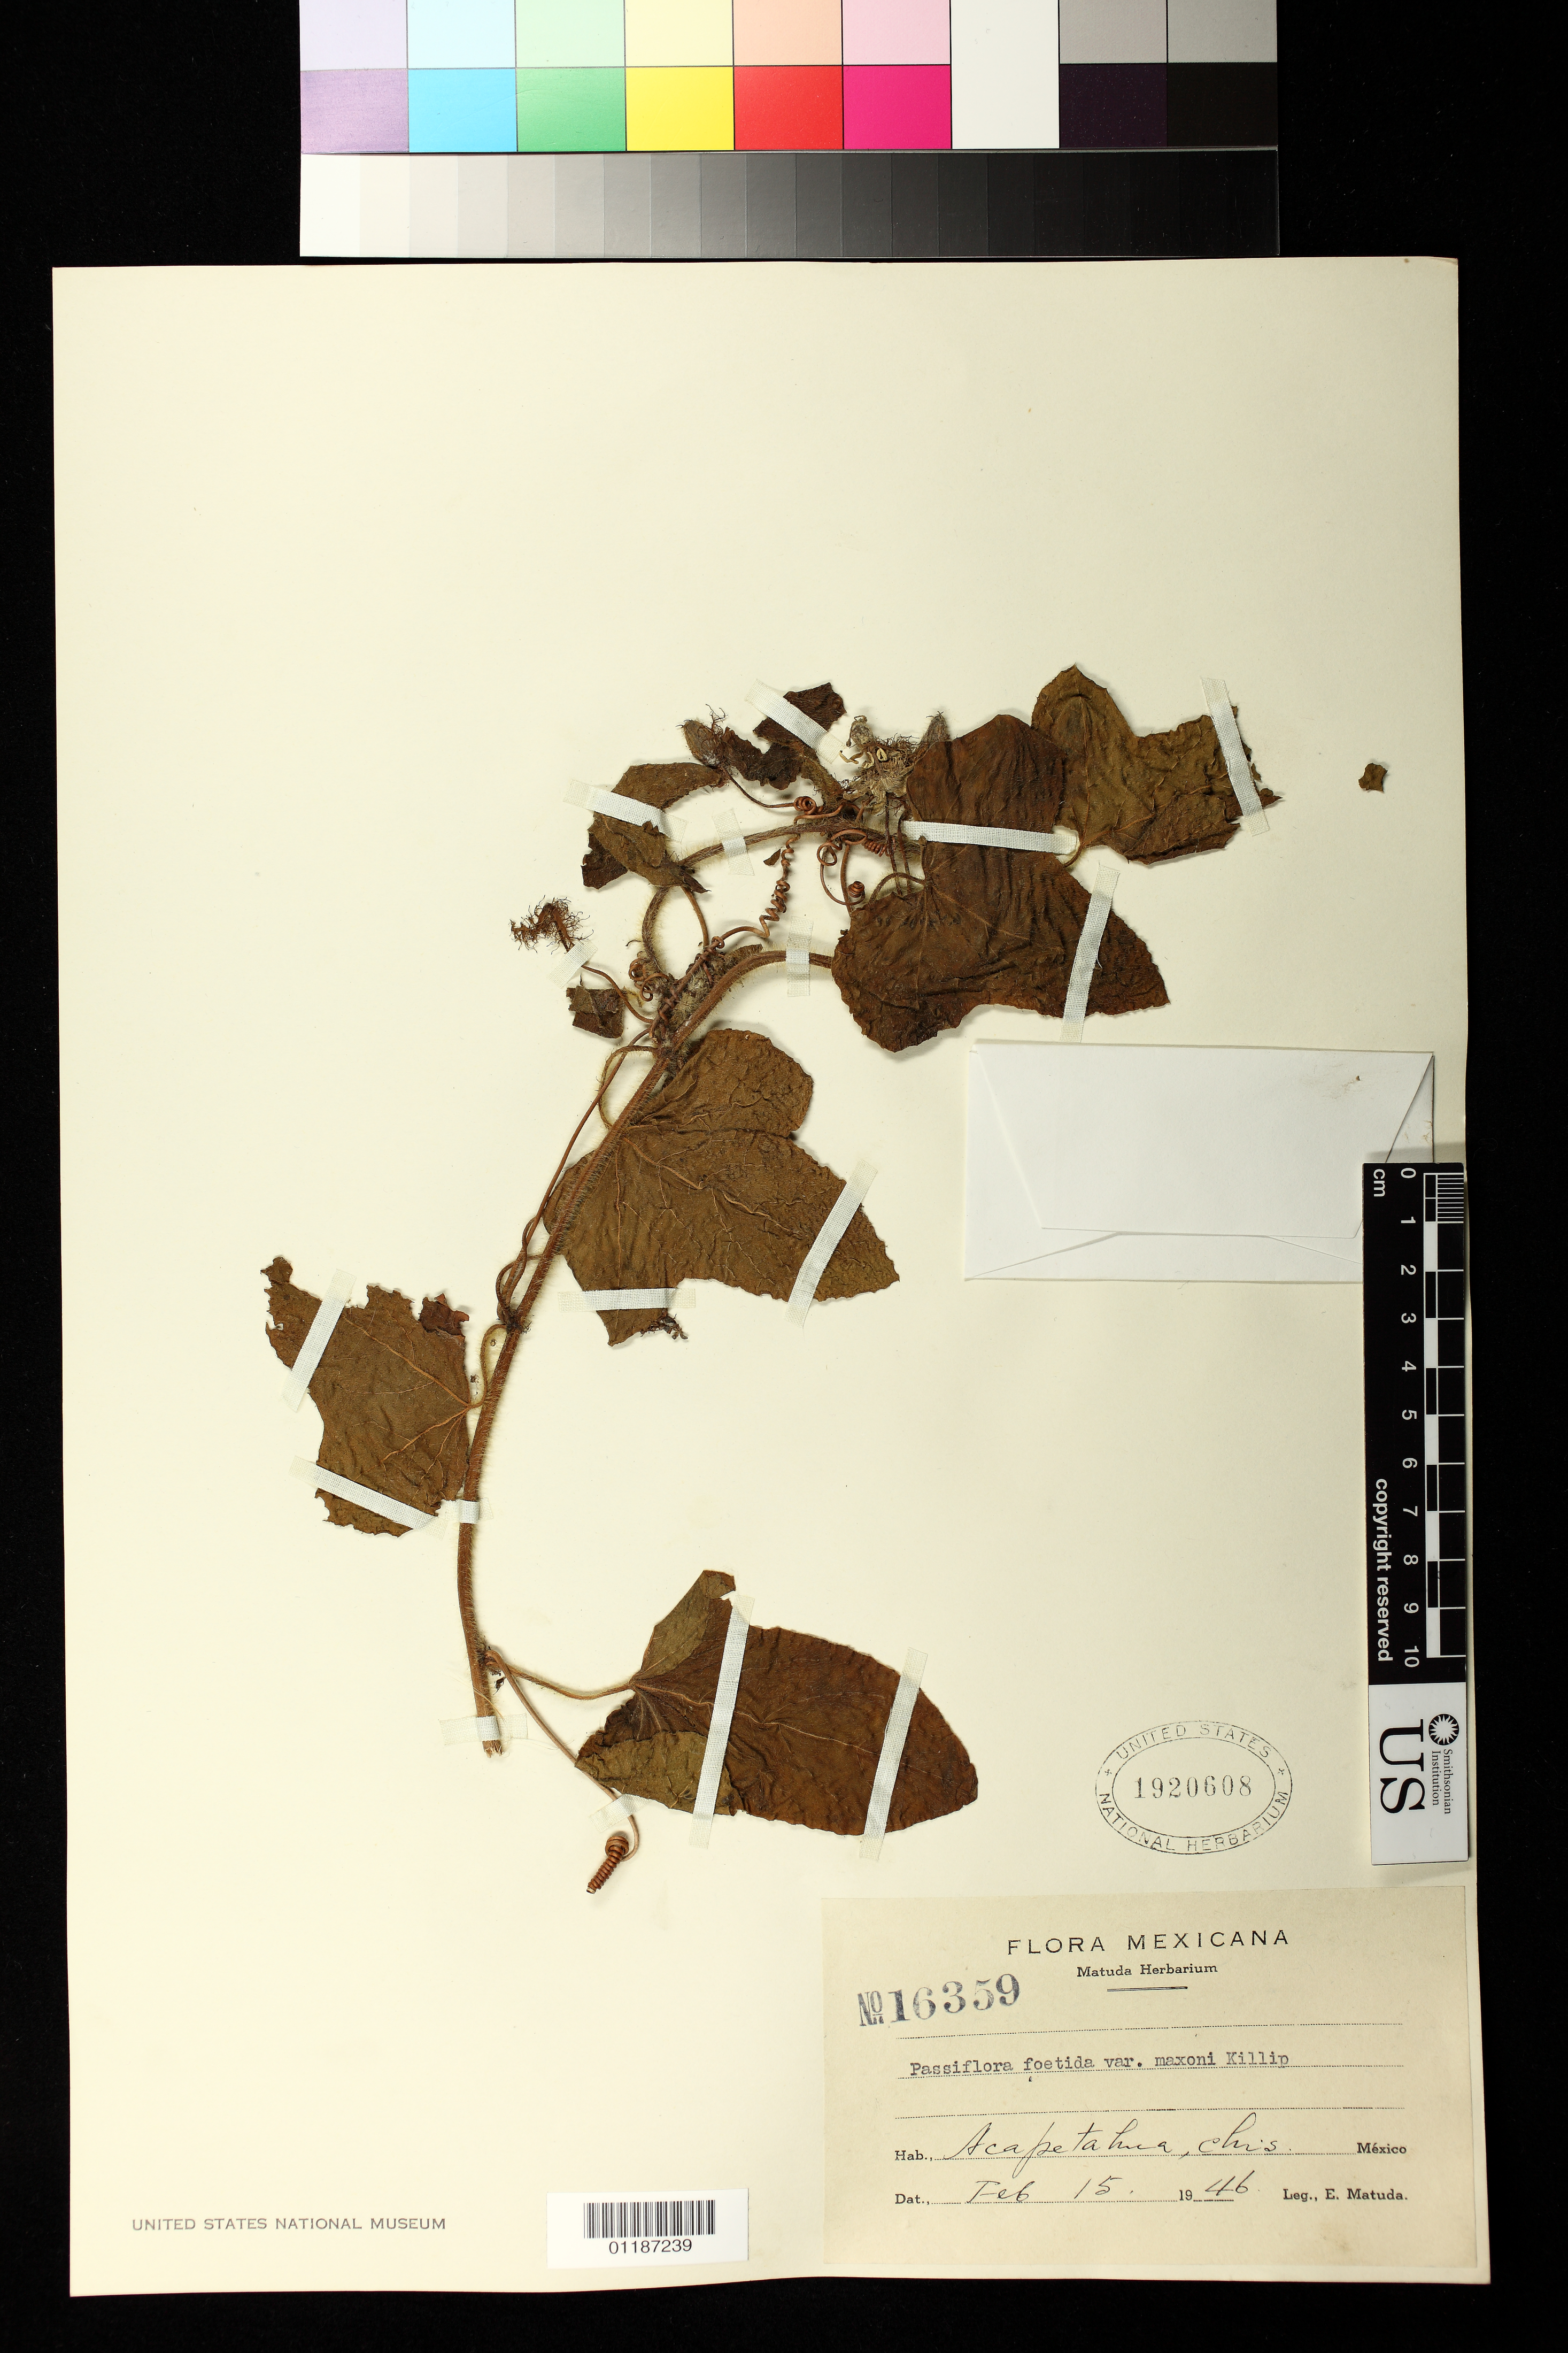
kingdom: Plantae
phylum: Tracheophyta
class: Magnoliopsida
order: Malpighiales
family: Passifloraceae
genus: Passiflora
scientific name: Passiflora foetida var. maxonii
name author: Killip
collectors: E. Matuda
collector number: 16359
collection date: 1946-02-15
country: Mexico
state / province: Chiapas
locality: Acapetahua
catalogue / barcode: US 1920608